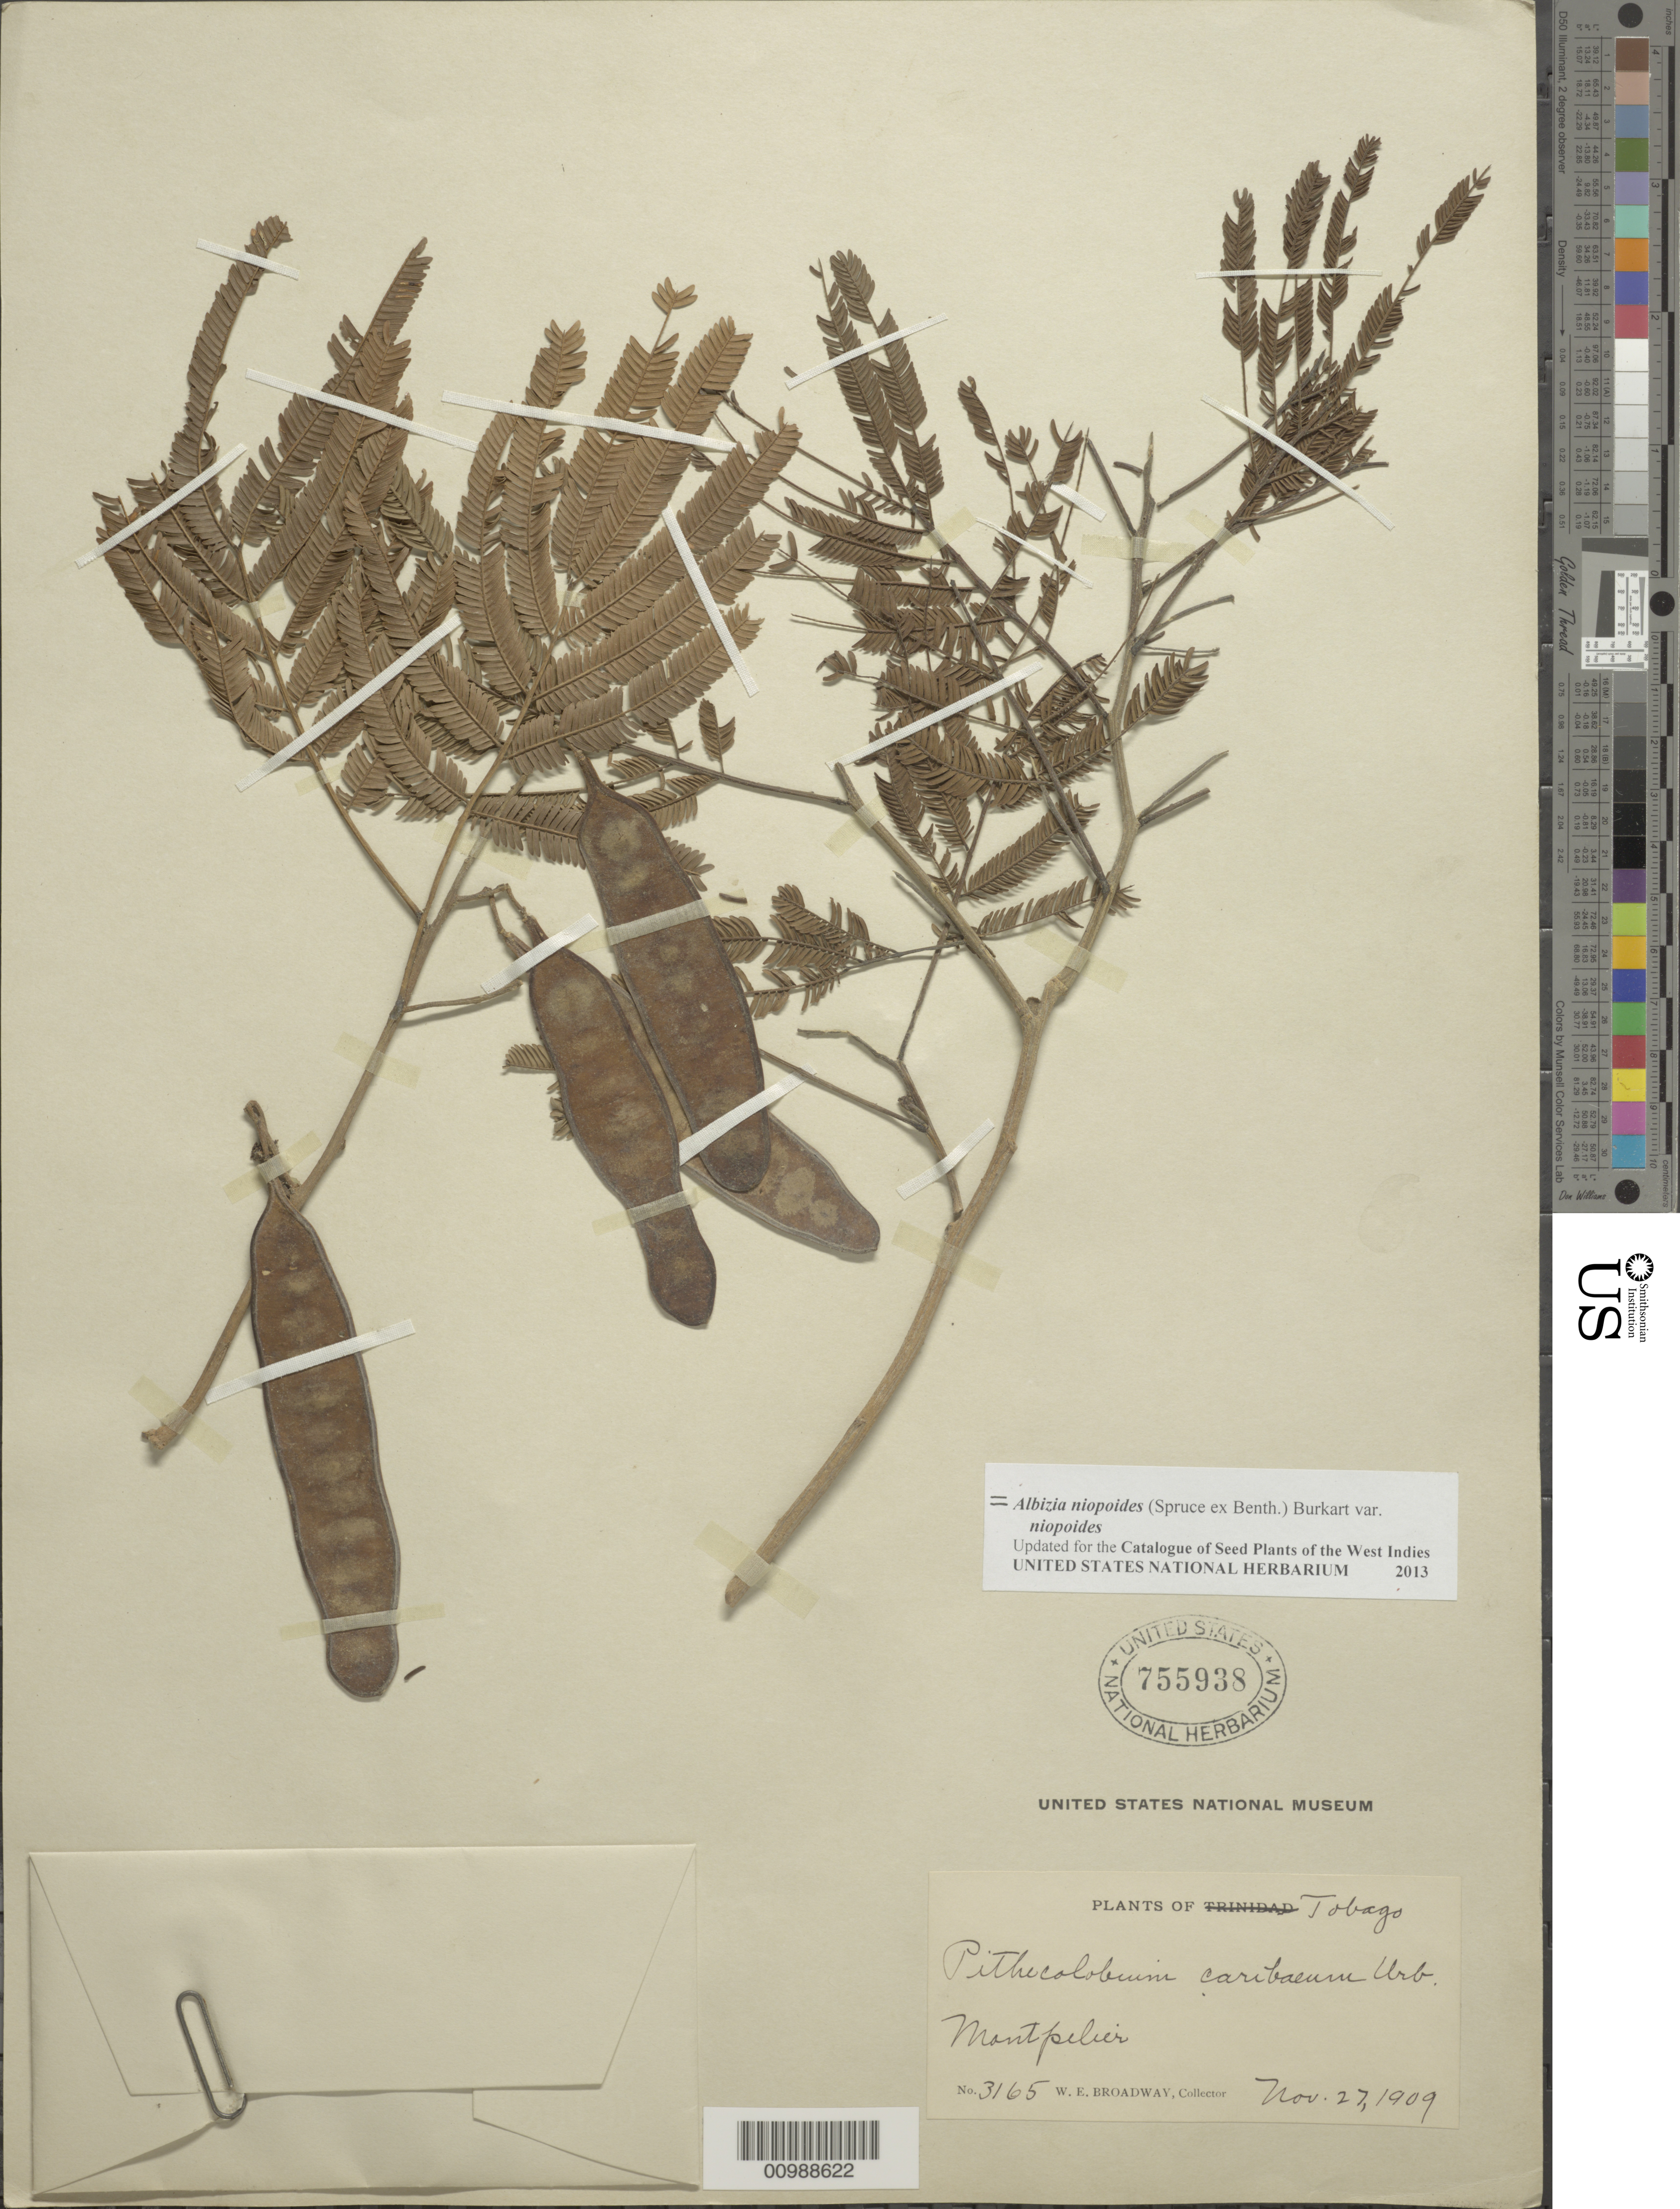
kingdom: Plantae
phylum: Tracheophyta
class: Magnoliopsida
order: Fabales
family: Fabaceae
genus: Pseudalbizzia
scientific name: Pseudalbizzia niopoides var. niopoides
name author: (Spruce ex Benth.) Koenen & Duno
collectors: W. E. Broadway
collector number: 3165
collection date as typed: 27 Nov 1909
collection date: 1909-11-27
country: Trinidad and Tobago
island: Tobago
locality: Montpelier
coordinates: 0 N, 0 E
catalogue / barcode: US 755938